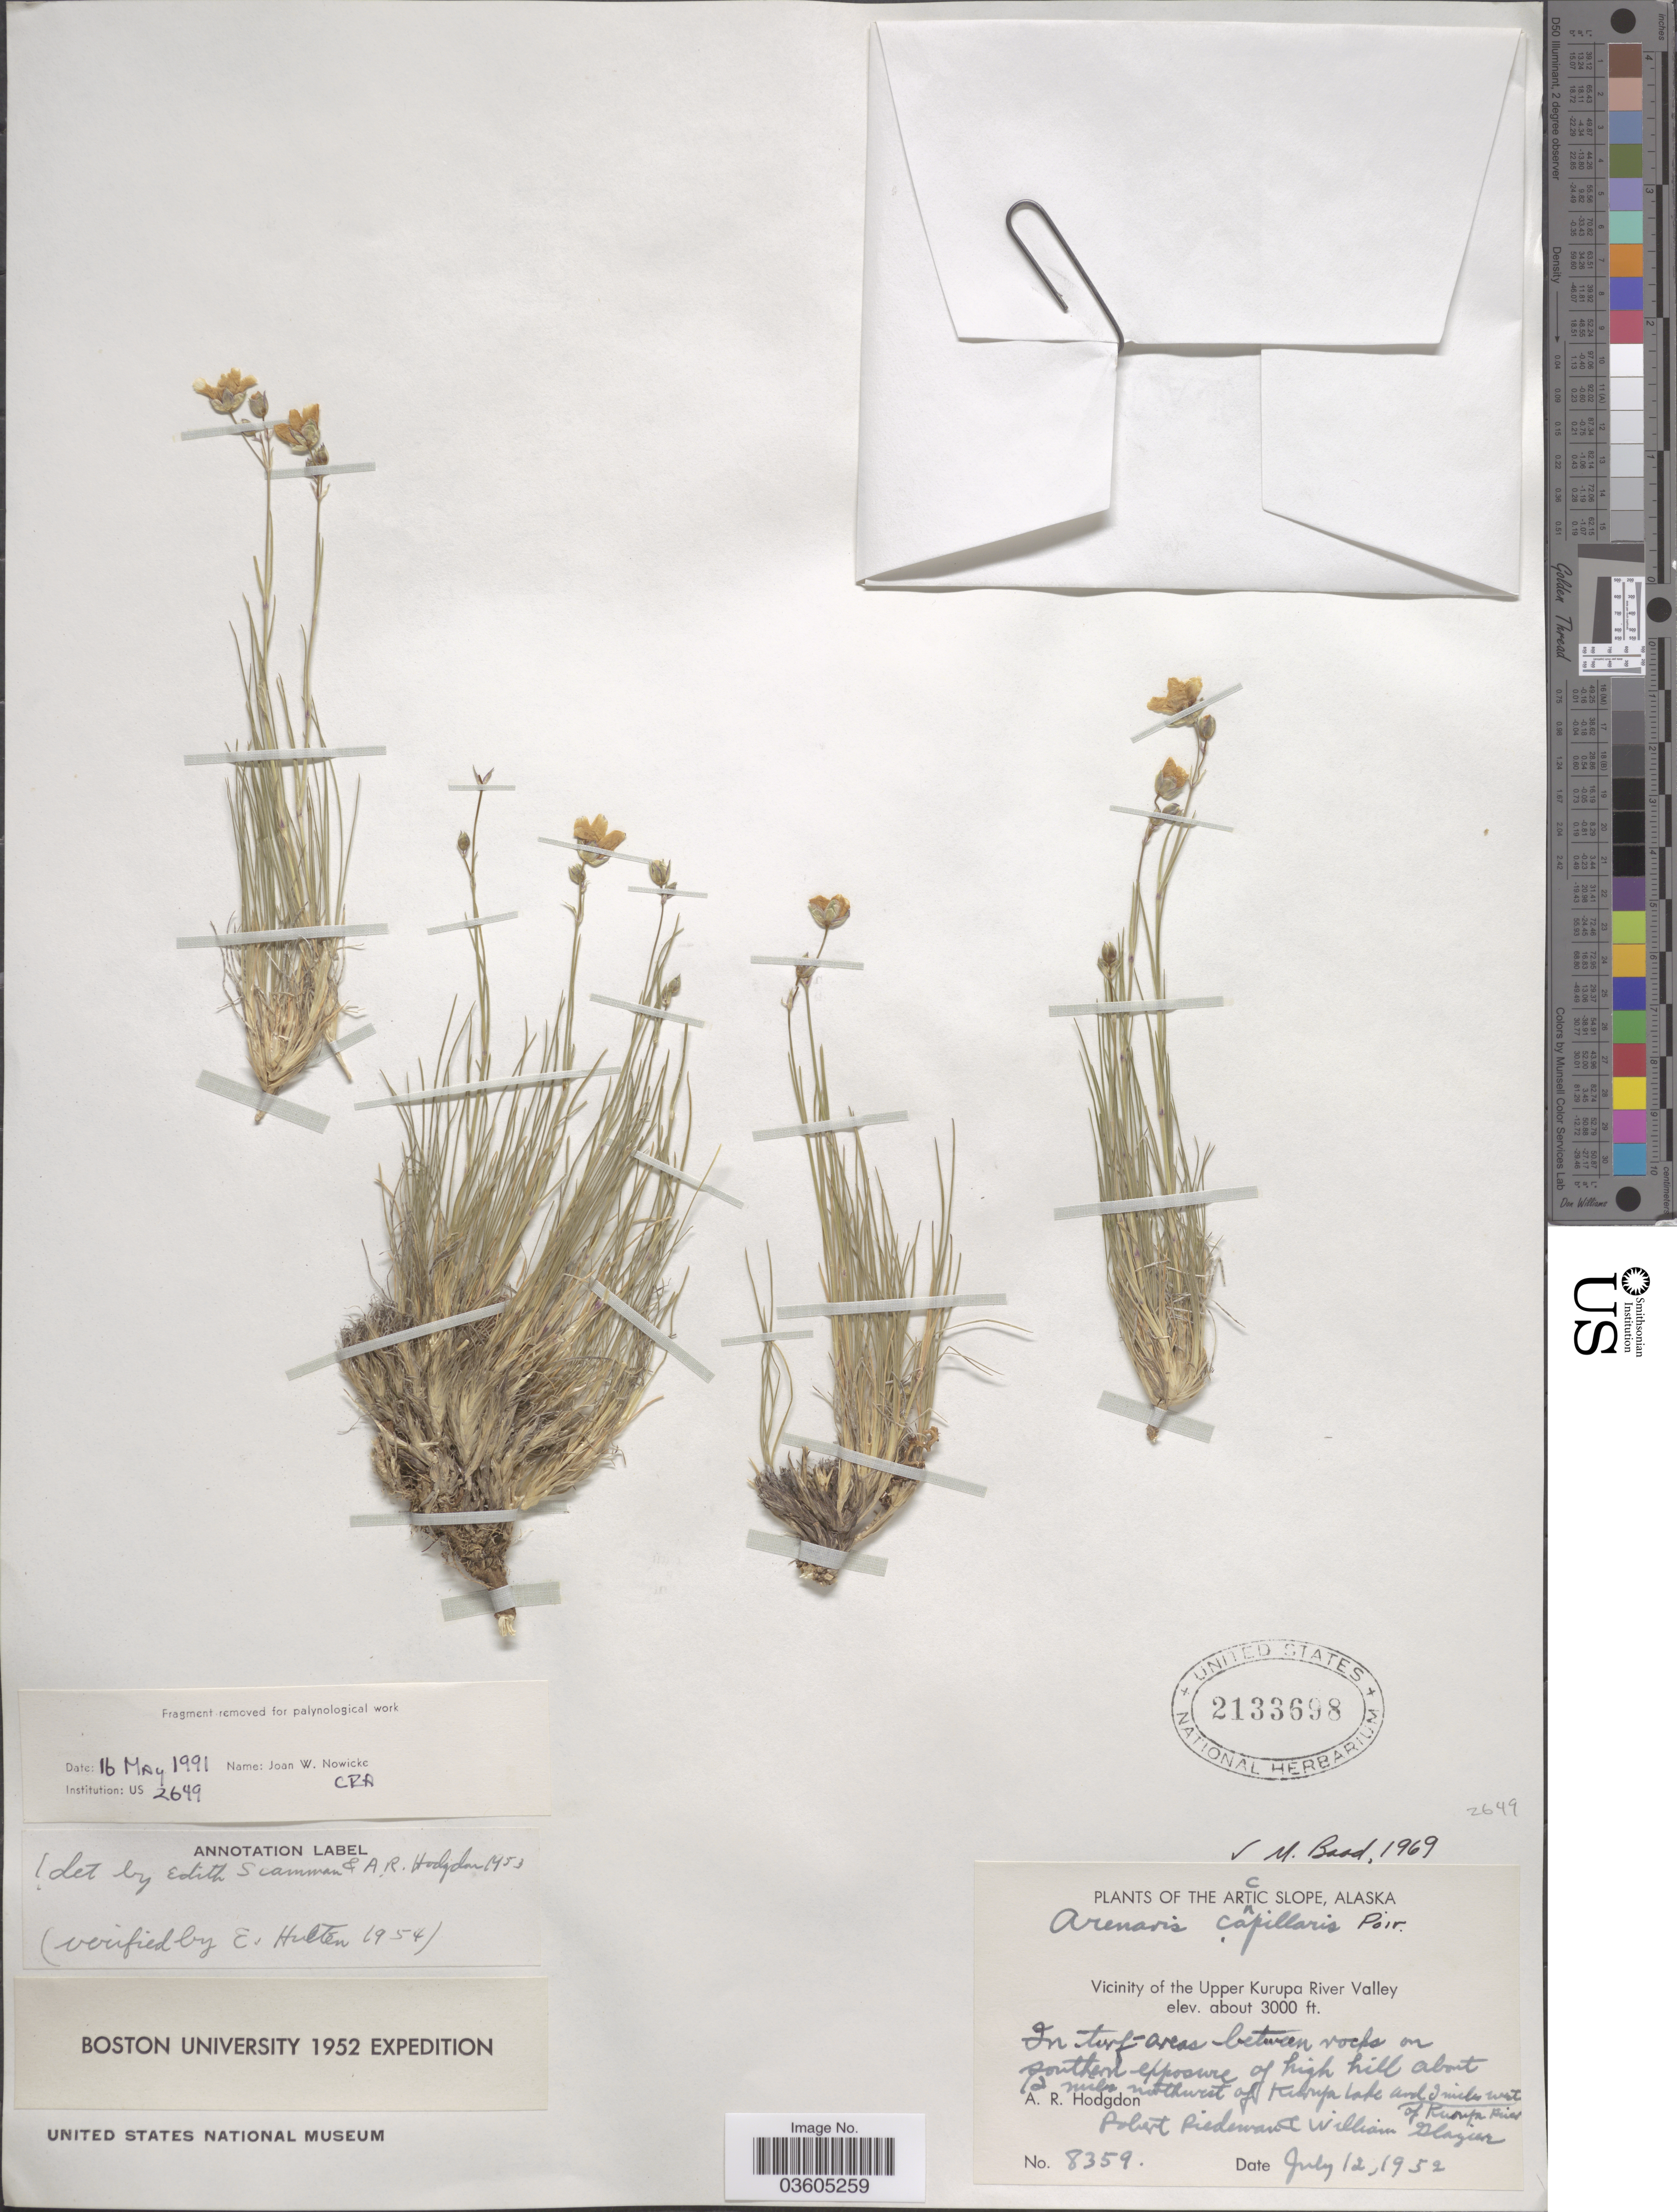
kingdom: Plantae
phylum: Tracheophyta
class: Magnoliopsida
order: Caryophyllales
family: Caryophyllaceae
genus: Eremogone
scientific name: Eremogone capillaris var. capillaris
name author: (Poir.) Fenzl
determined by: Strong, Mark T., (BOT), Smithsonian Institution - National Museum of Natural History (UNITED STATES)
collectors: A. R. Hodgdon, R. Piedeman & W. Glazier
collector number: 8359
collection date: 1952-07-12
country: United States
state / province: Alaska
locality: The Arctic Slope. Vicinity of the Upper Kurupa River Valley. In turf areas between rocks on southern exposure of high hill about 12 miles northwest of Kurupa Lake and 3 miles west of Kurupa River.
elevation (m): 914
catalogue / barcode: US 2133698